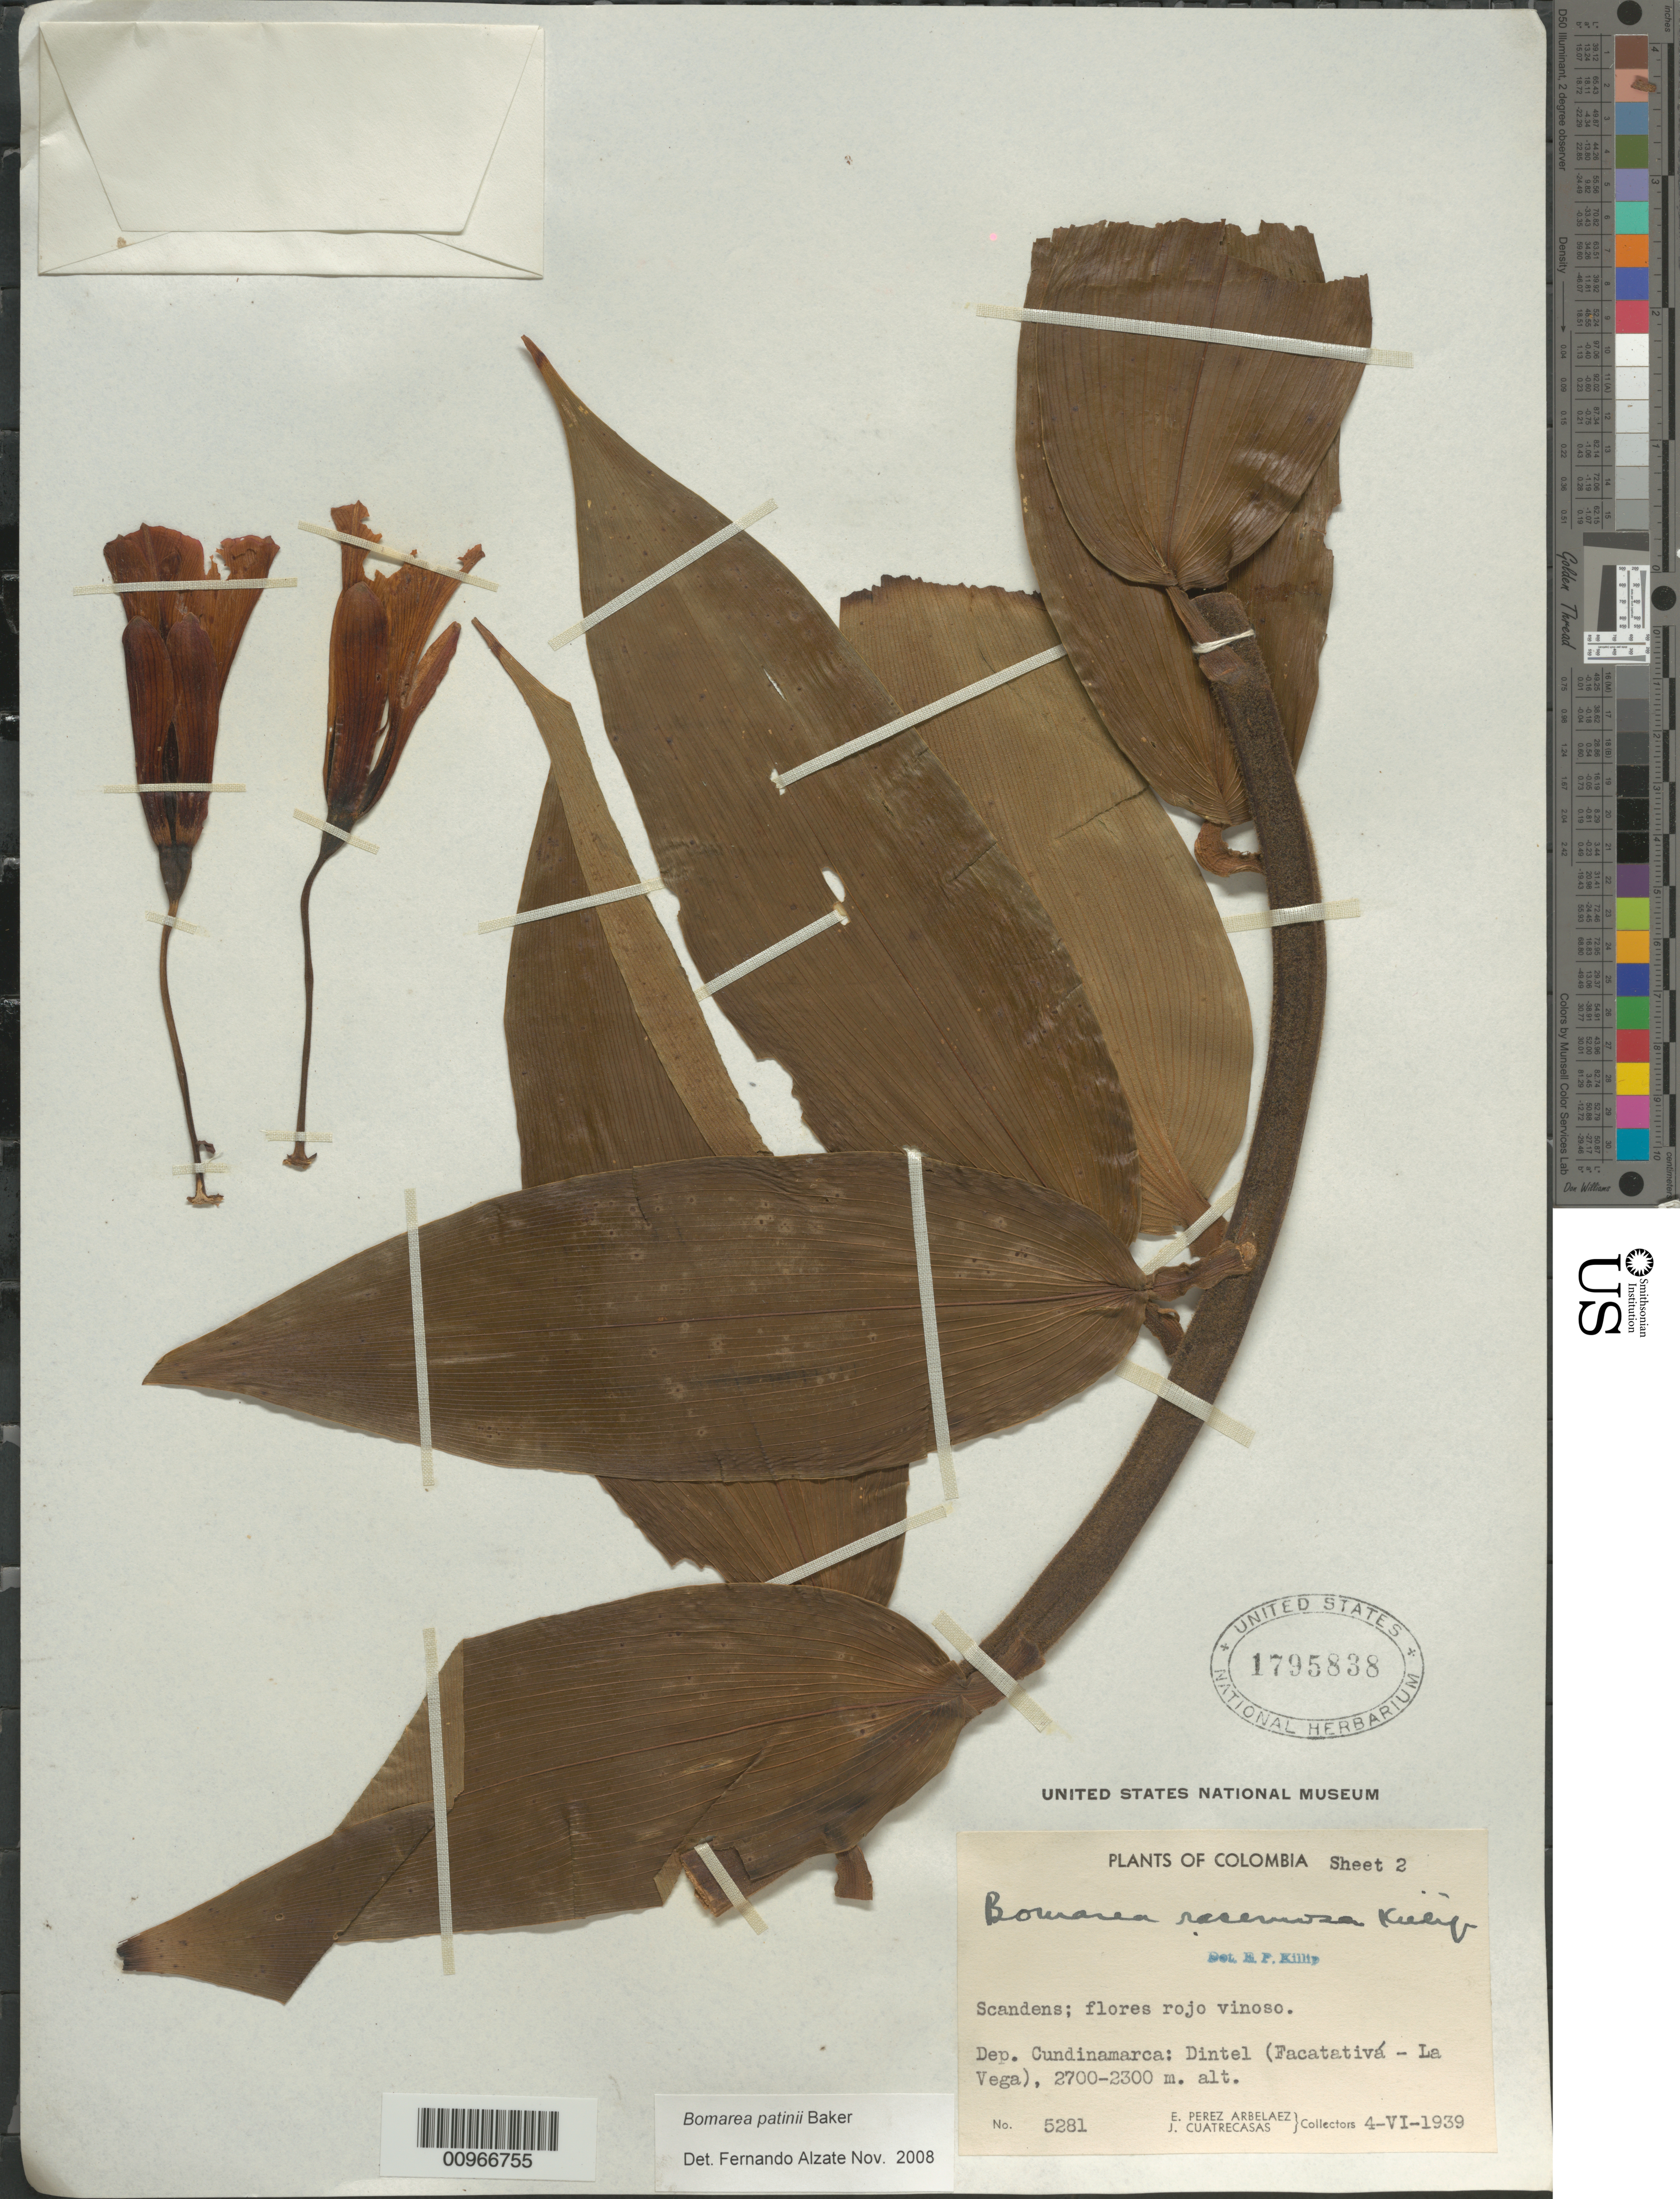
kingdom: Plantae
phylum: Tracheophyta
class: Liliopsida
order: Liliales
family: Alstroemeriaceae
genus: Bomarea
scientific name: Bomarea patinii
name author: Baker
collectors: E. Pérez Arbeláez & J. Cuatrecasas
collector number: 5281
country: Colombia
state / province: Cundinamarca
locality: Dentel, Facatativa - la Vega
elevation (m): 2300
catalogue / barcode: US 1795838